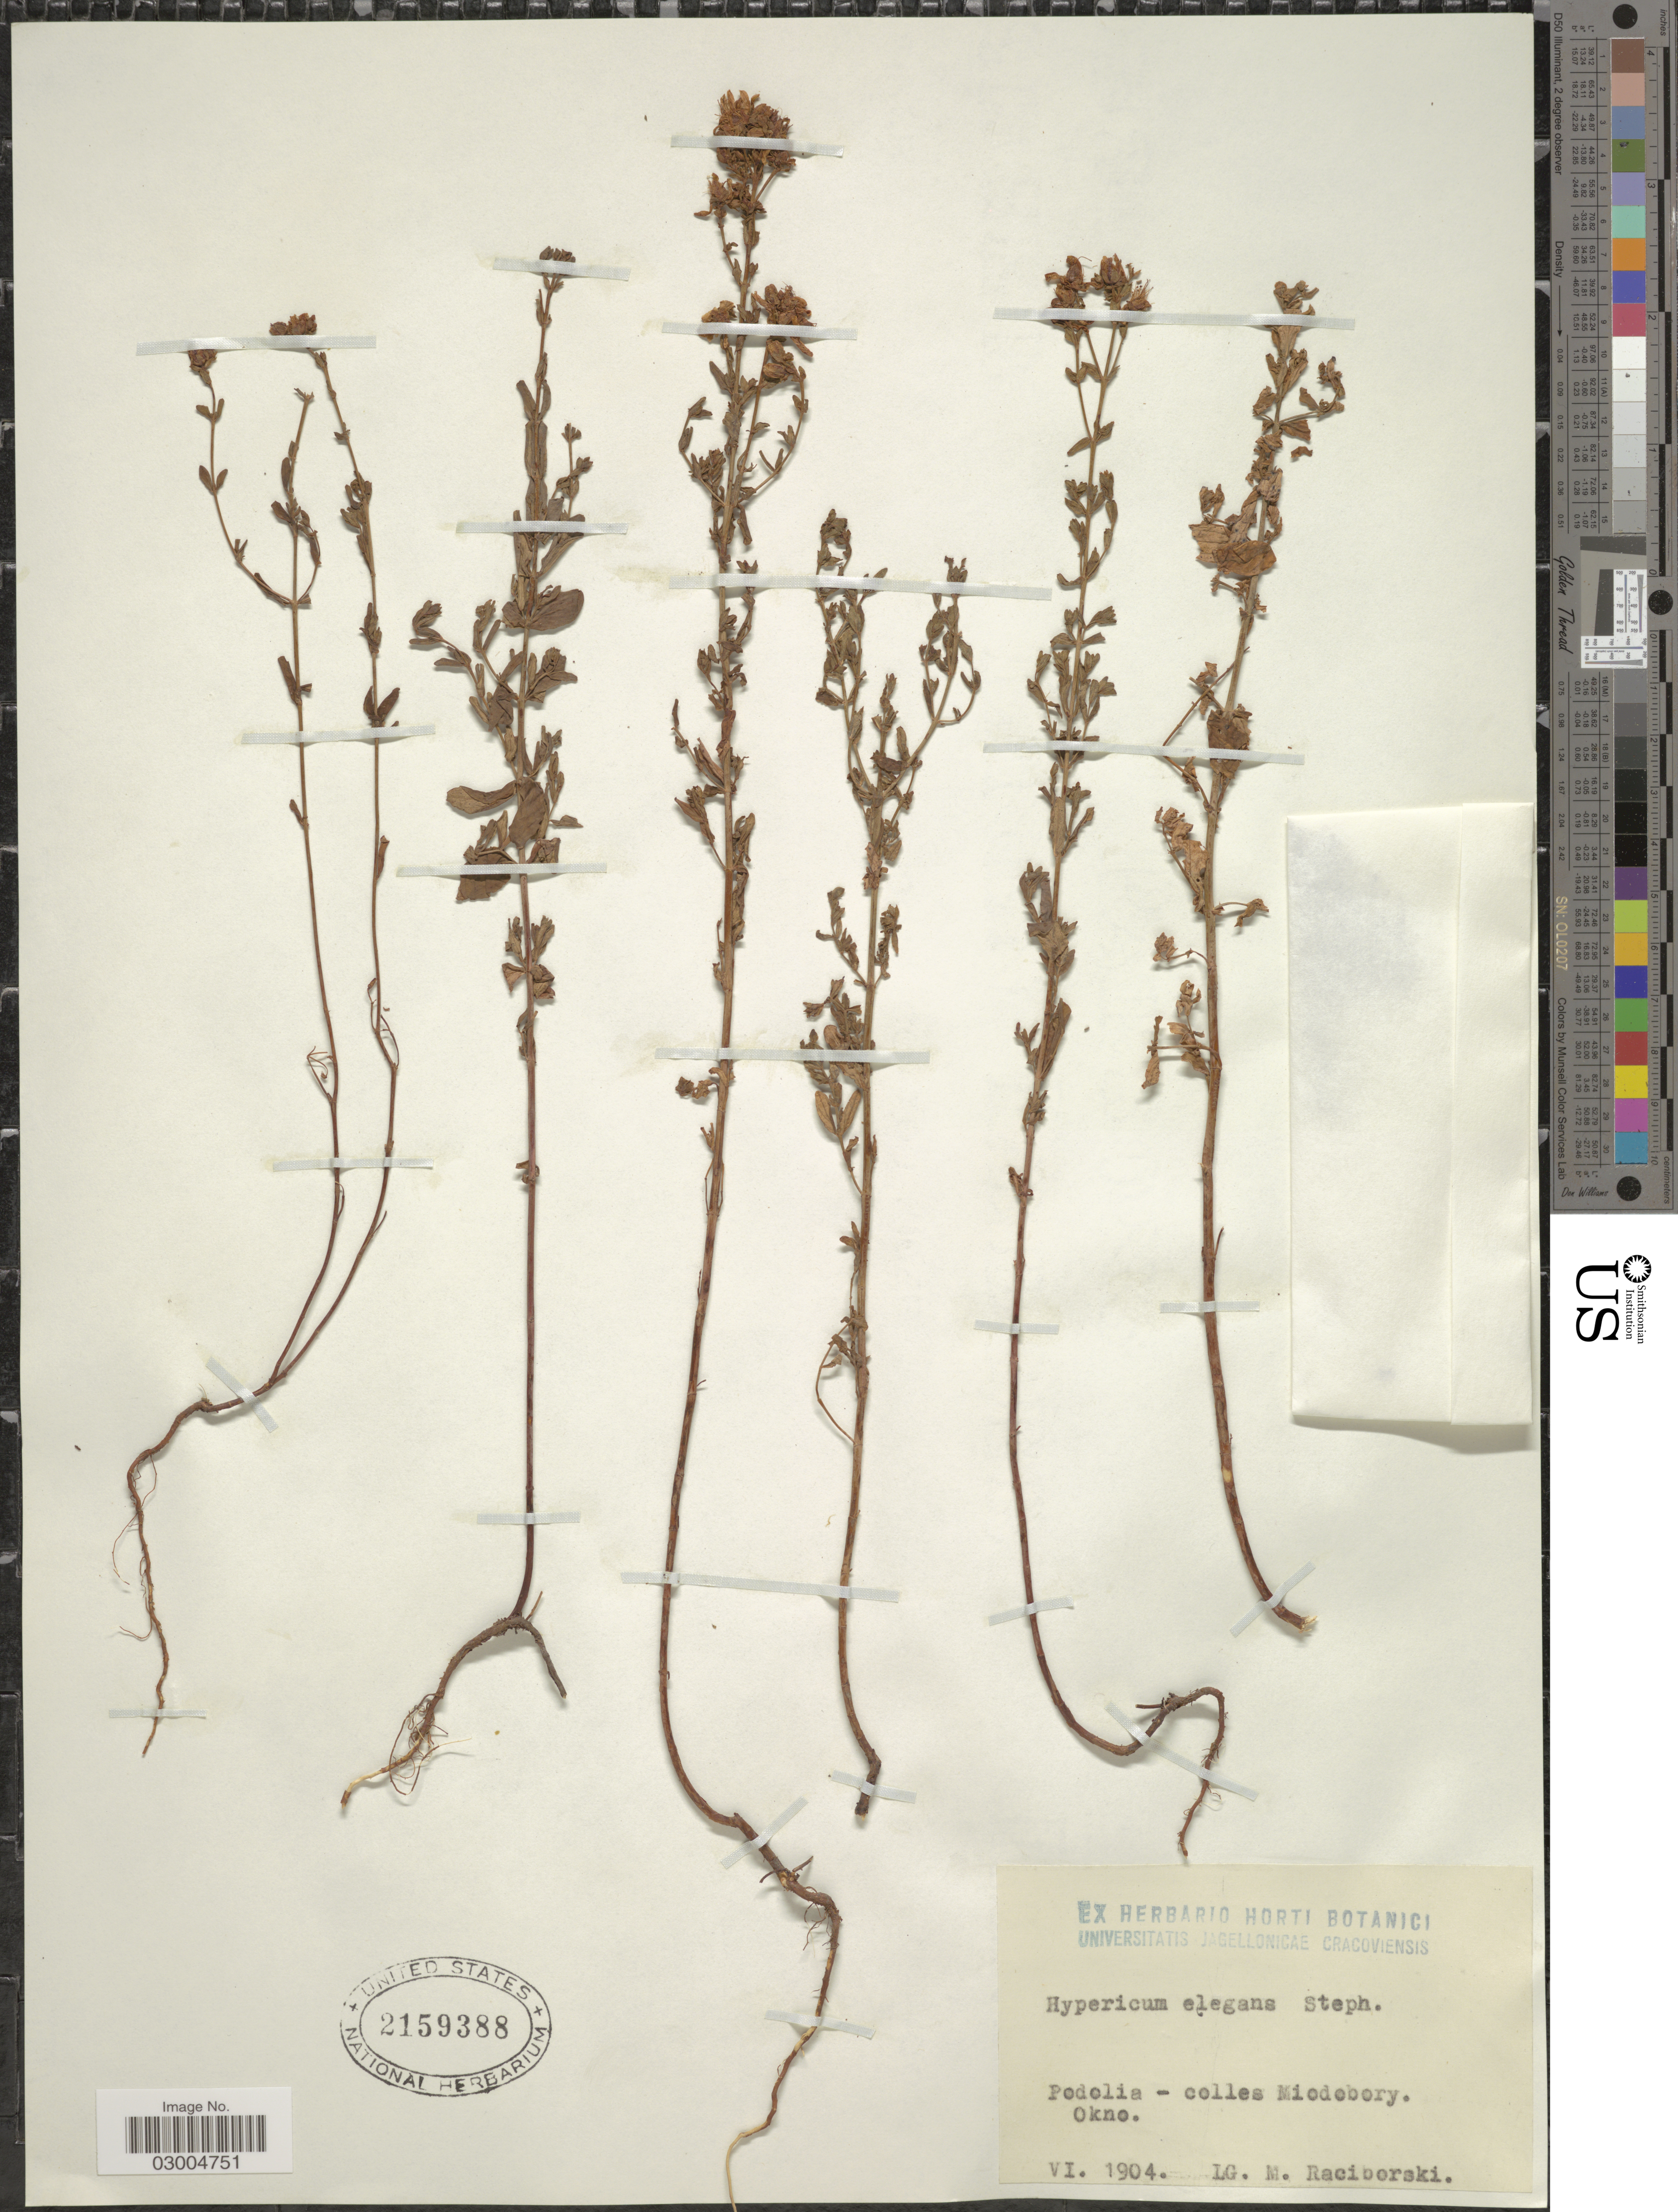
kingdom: Plantae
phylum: Tracheophyta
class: Magnoliopsida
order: Malpighiales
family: Hypericaceae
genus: Hypericum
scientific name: Hypericum elegans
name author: Stephan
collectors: M. Raciborski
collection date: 1904-06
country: Ukraine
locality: Podolia - colles Miodobory. Okno.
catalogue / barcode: US 2159388